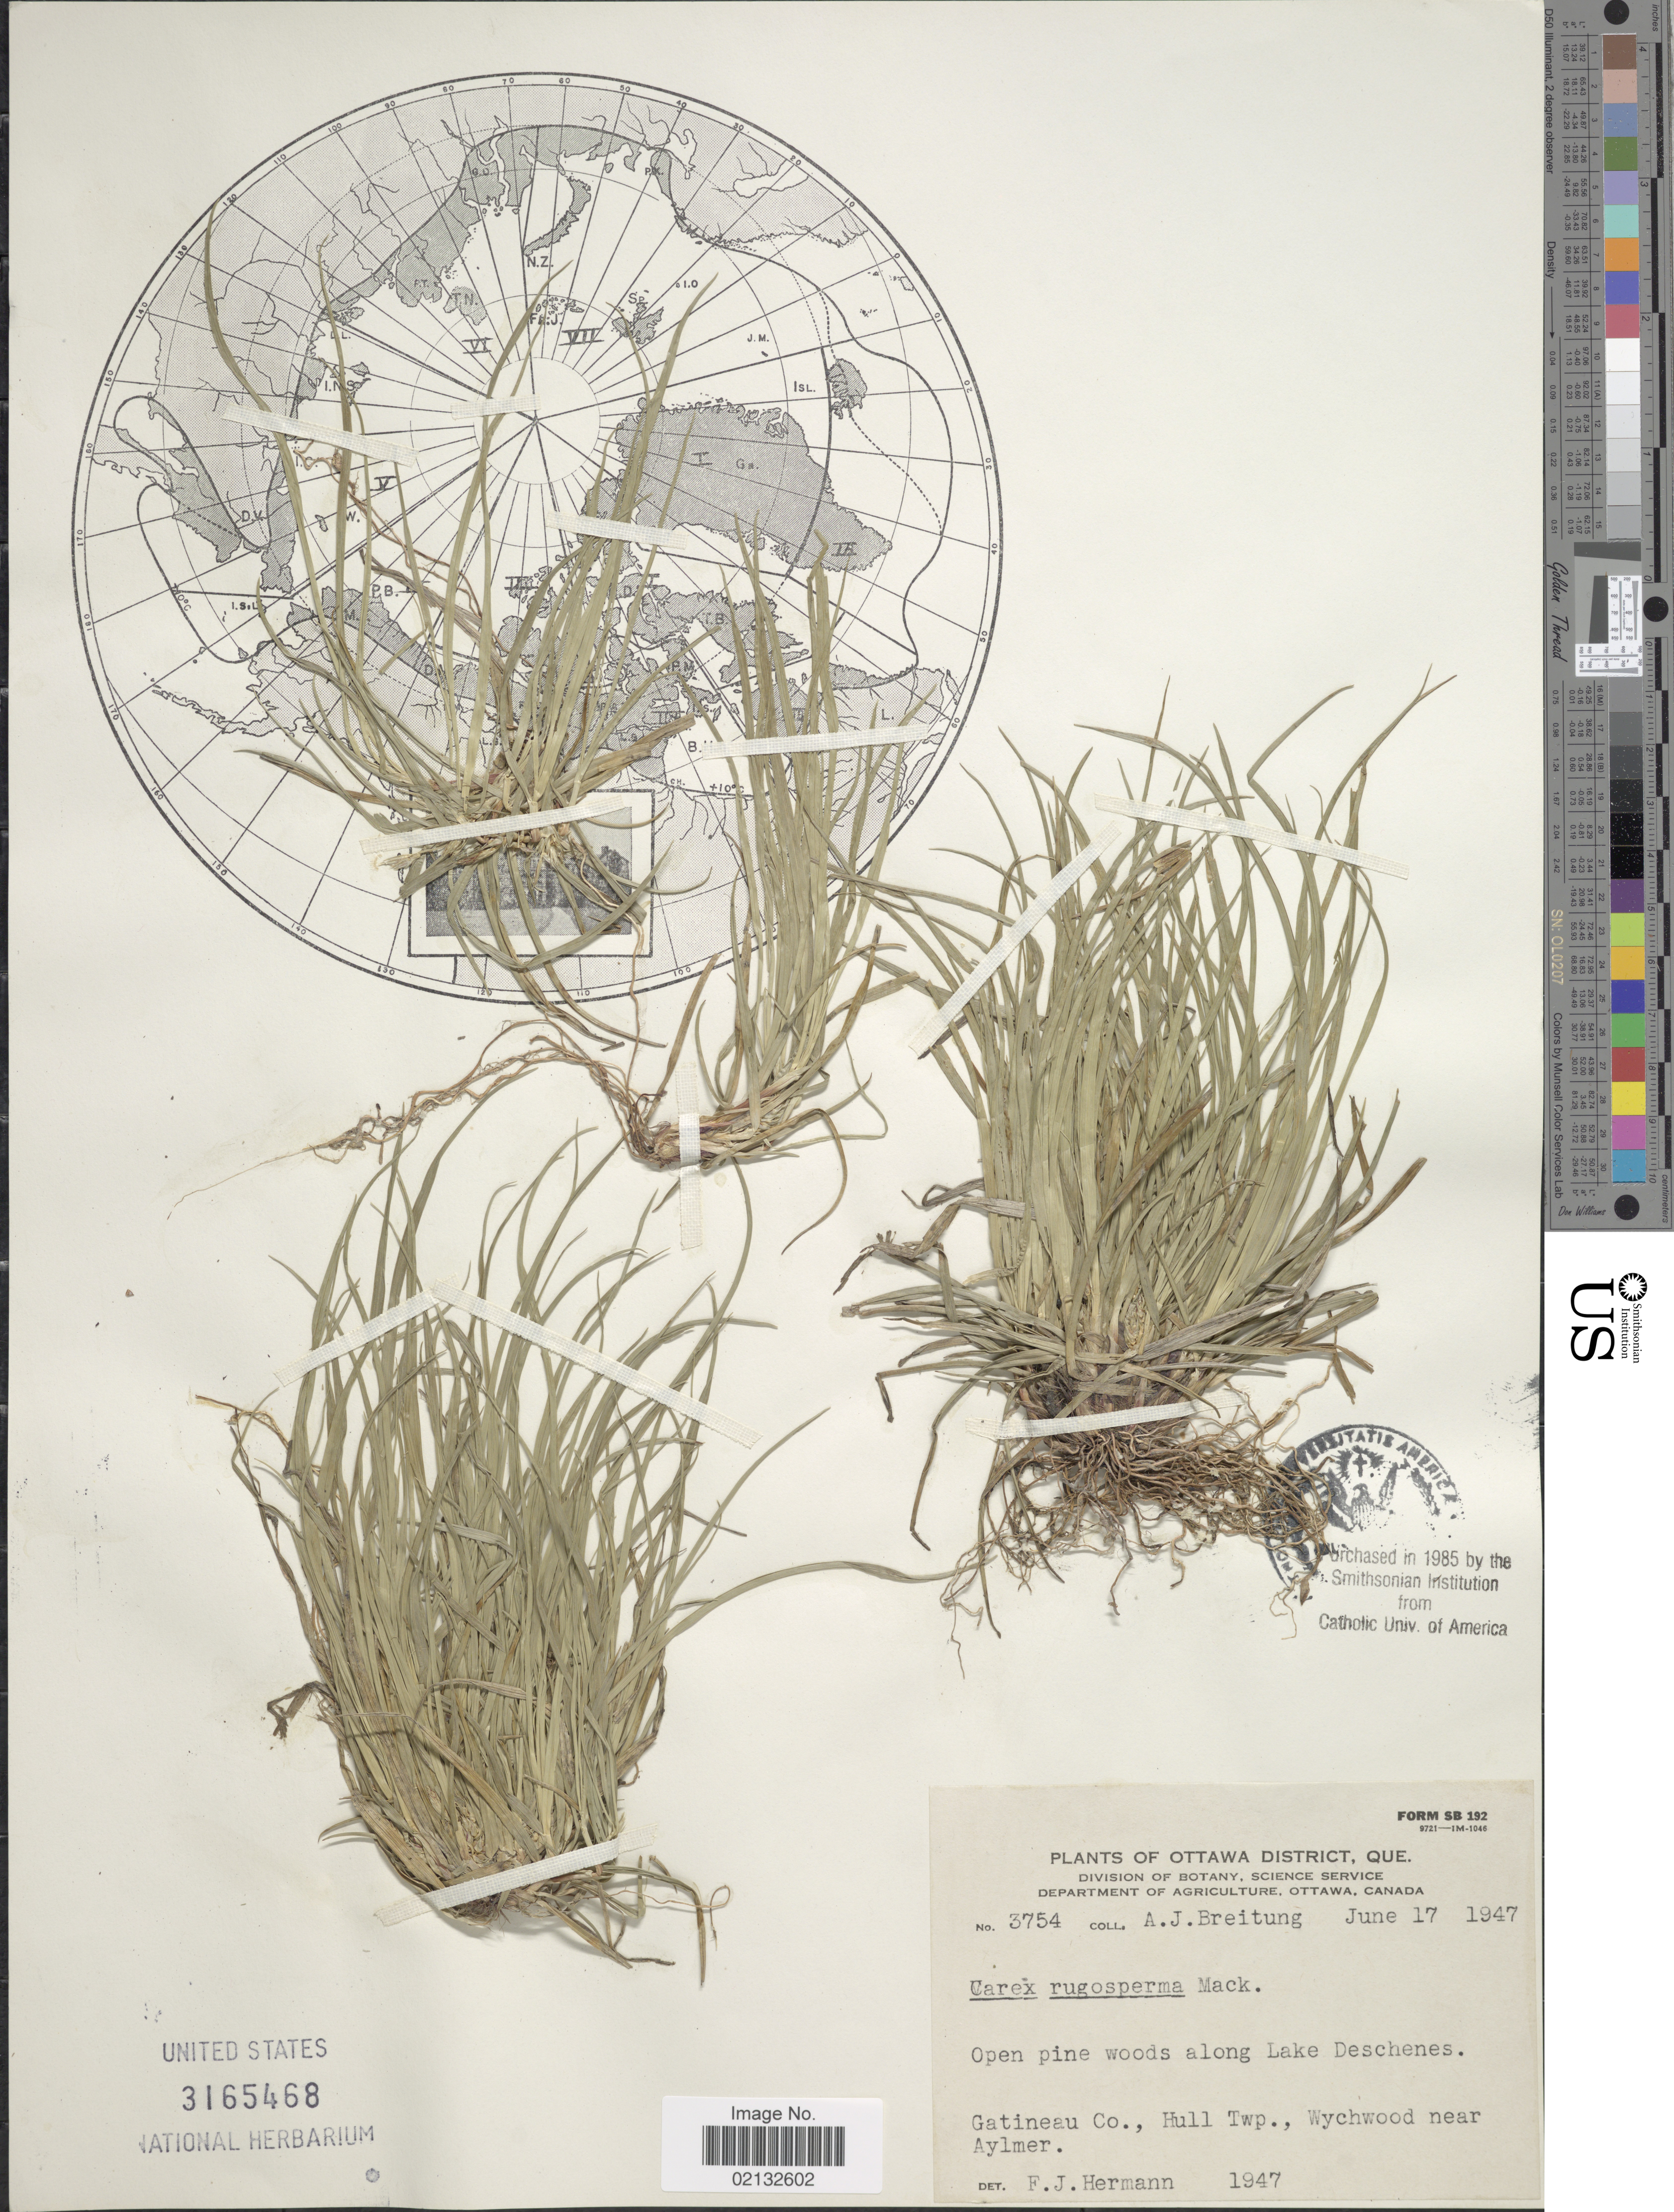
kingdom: Plantae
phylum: Tracheophyta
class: Liliopsida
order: Poales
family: Cyperaceae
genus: Carex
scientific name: Carex rugosperma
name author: Mack.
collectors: A. Breitung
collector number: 3754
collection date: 1947-06-17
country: Canada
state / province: Quebec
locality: Ottawa District. Gatineau Co., Hull Twp., Wychwood near Aylmer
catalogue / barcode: US 3165468